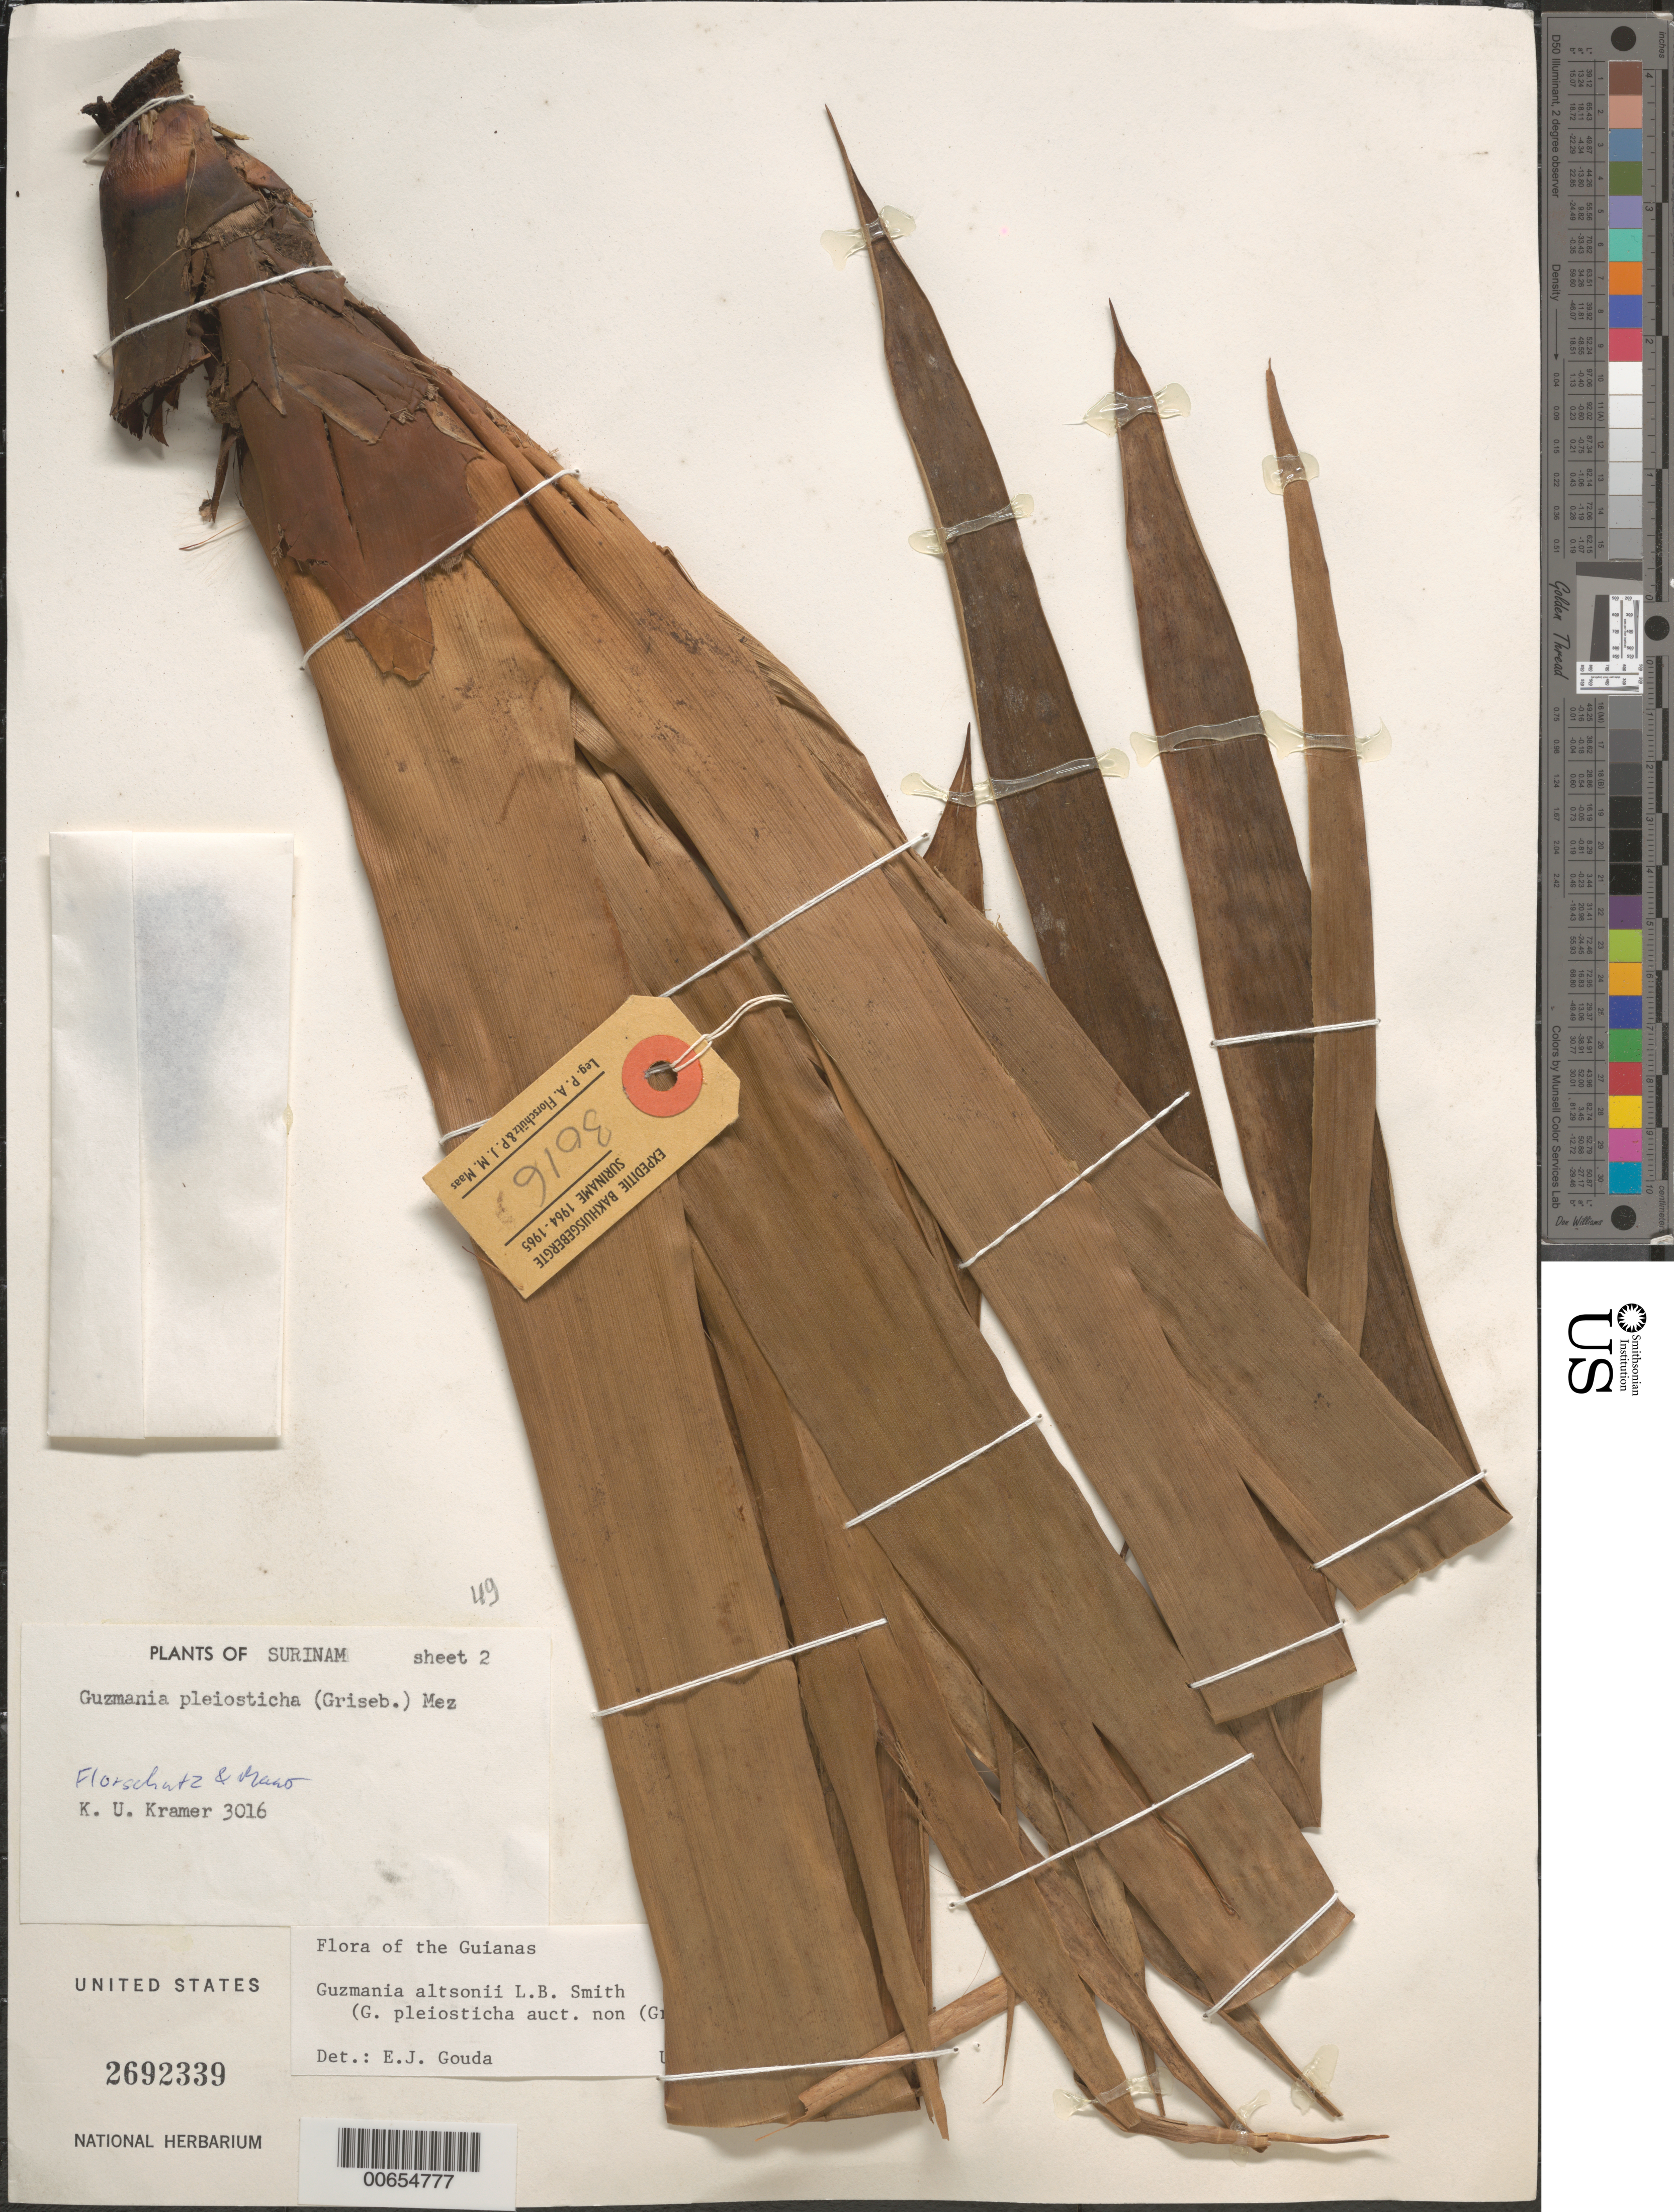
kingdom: Plantae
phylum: Tracheophyta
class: Liliopsida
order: Poales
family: Bromeliaceae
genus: Guzmania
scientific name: Guzmania altsonii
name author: L.B. Sm.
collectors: K. U. Kramer, Florschütz & -- Maas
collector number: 3016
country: Suriname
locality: Surinam.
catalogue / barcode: US 2692339